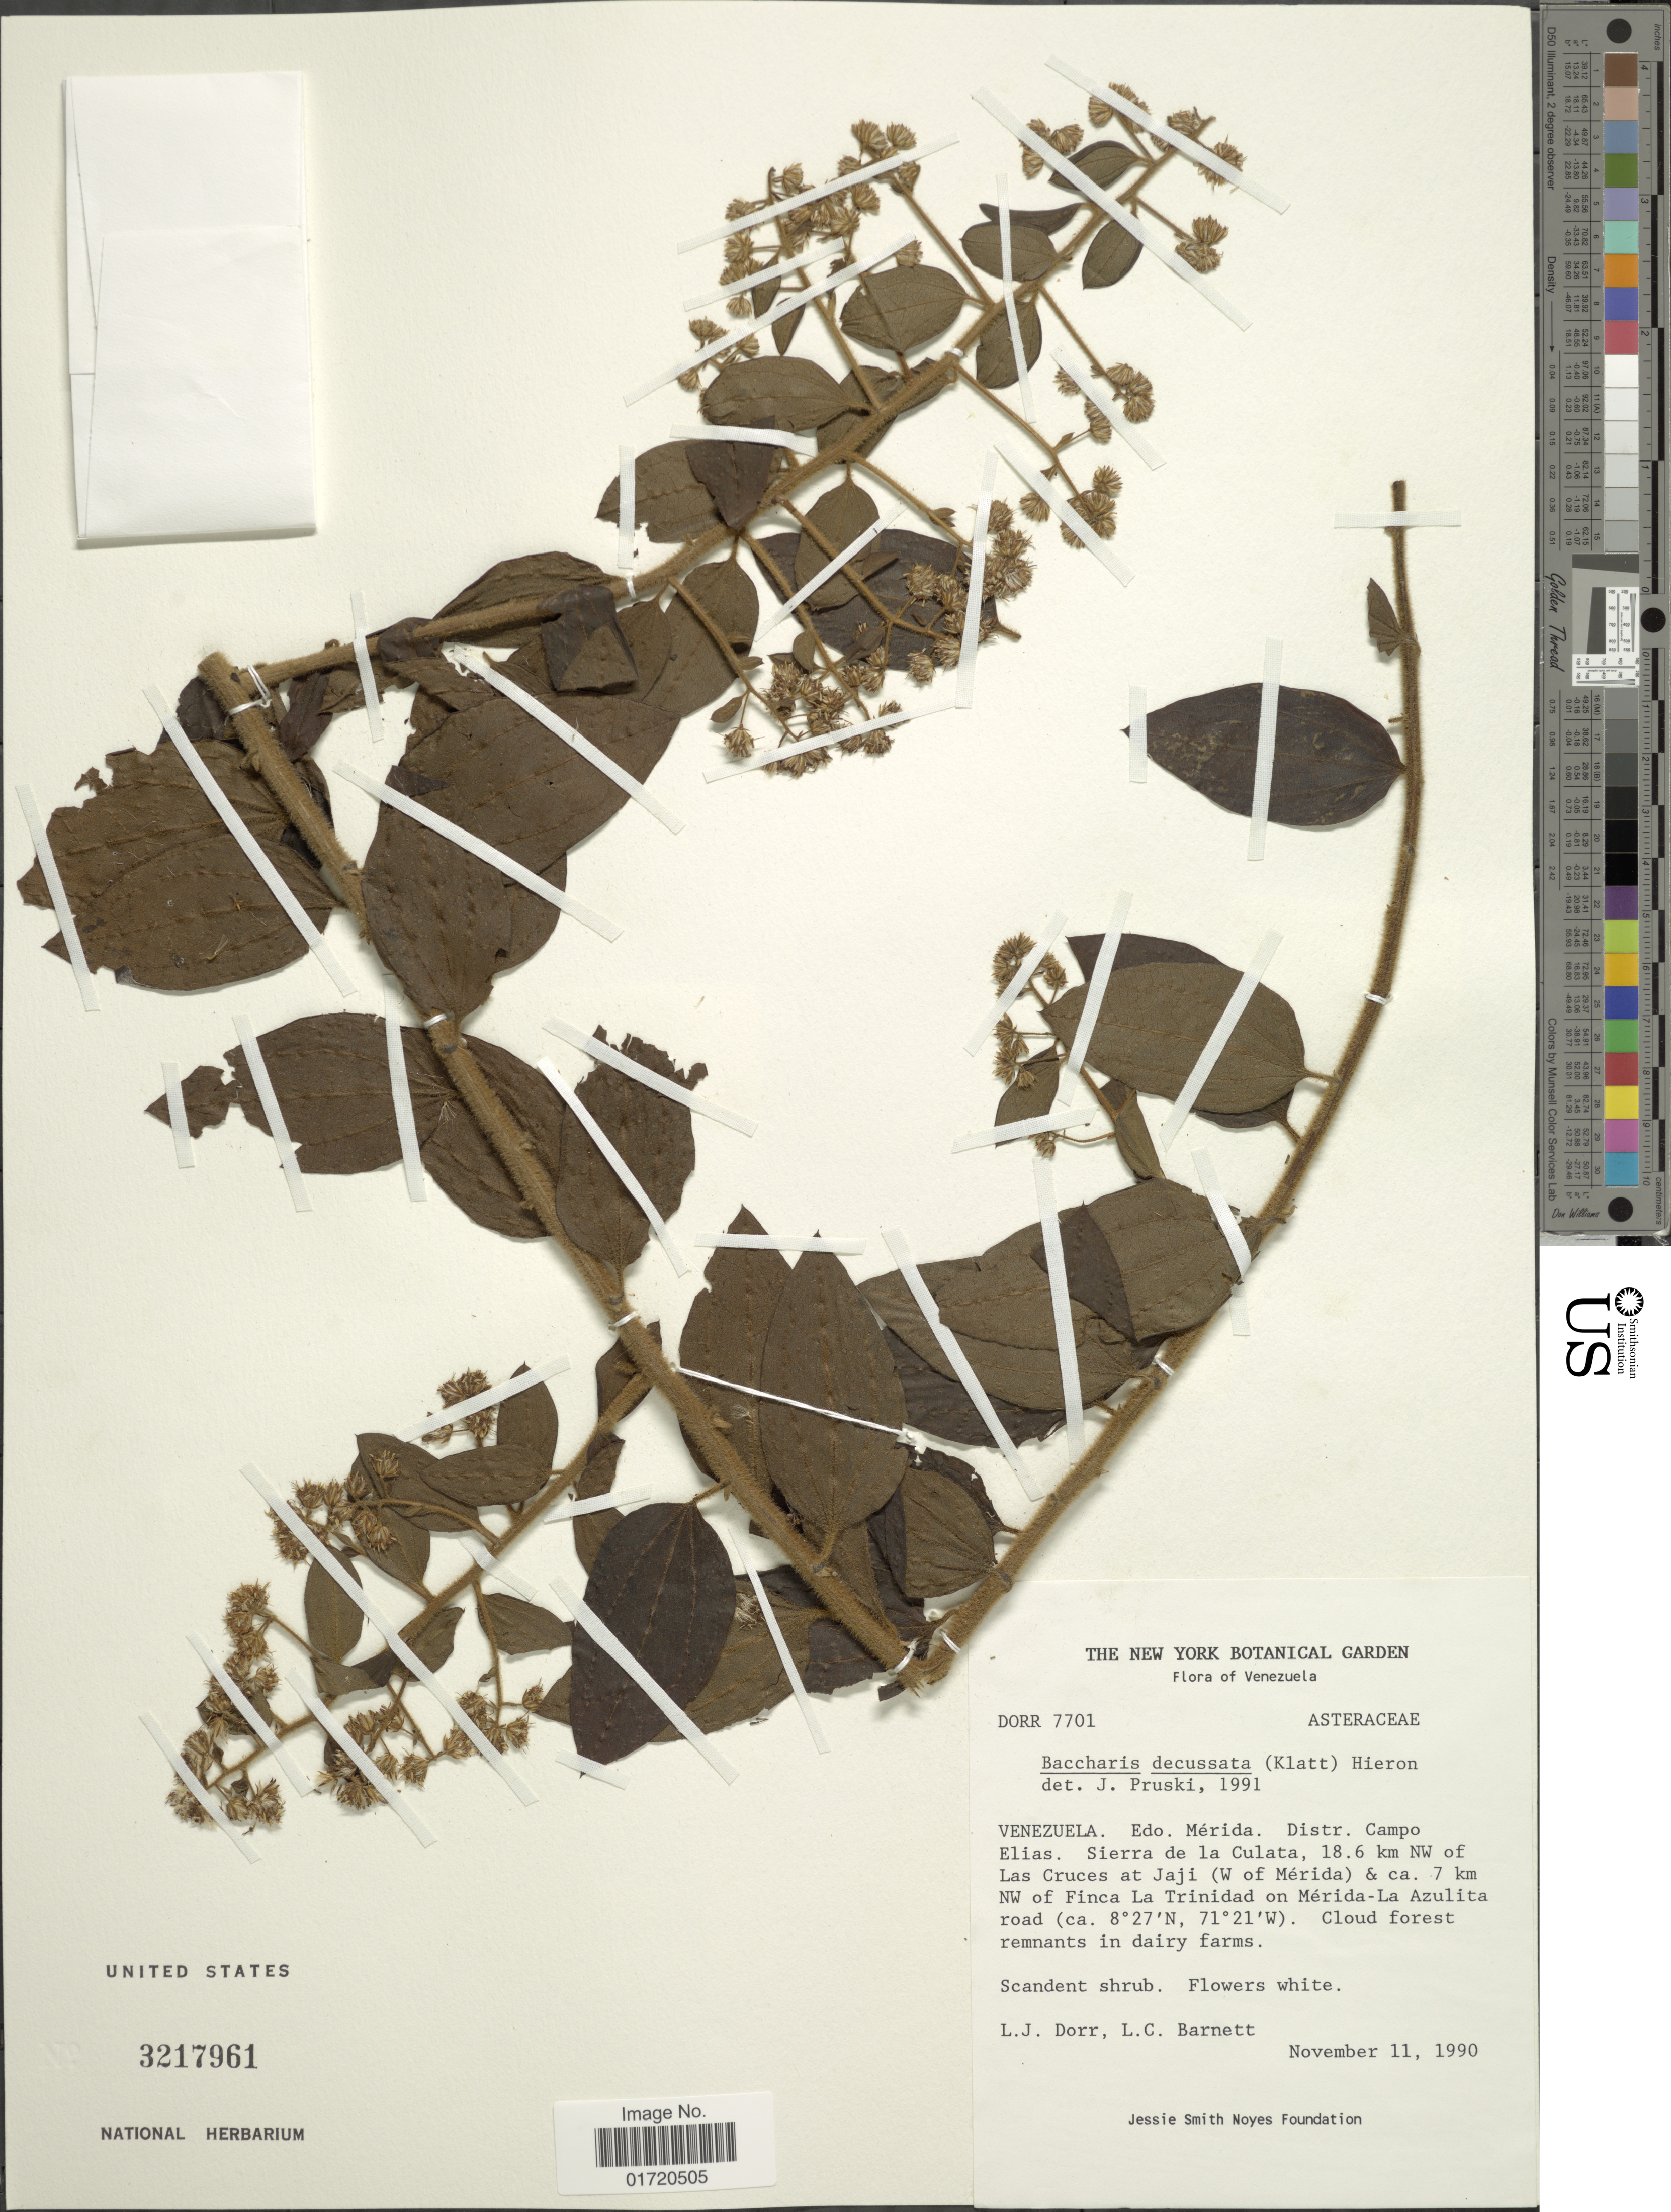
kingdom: Plantae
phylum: Tracheophyta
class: Magnoliopsida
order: Asterales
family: Asteraceae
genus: Baccharis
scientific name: Baccharis decussata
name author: (Klatt) Hieron.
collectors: L. J. Dorr & L. C. Barnett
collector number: Dorr 7701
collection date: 1990-11-11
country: Venezuela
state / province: Mérida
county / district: Campo Elías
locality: Sierra de la Culata, 18.6 km NW of Las Cruces at Jaji (W of Mérida) & ca. 7 km NW of Finca La Trinidad on Mérida-La Azulita road.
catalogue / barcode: US 3217961